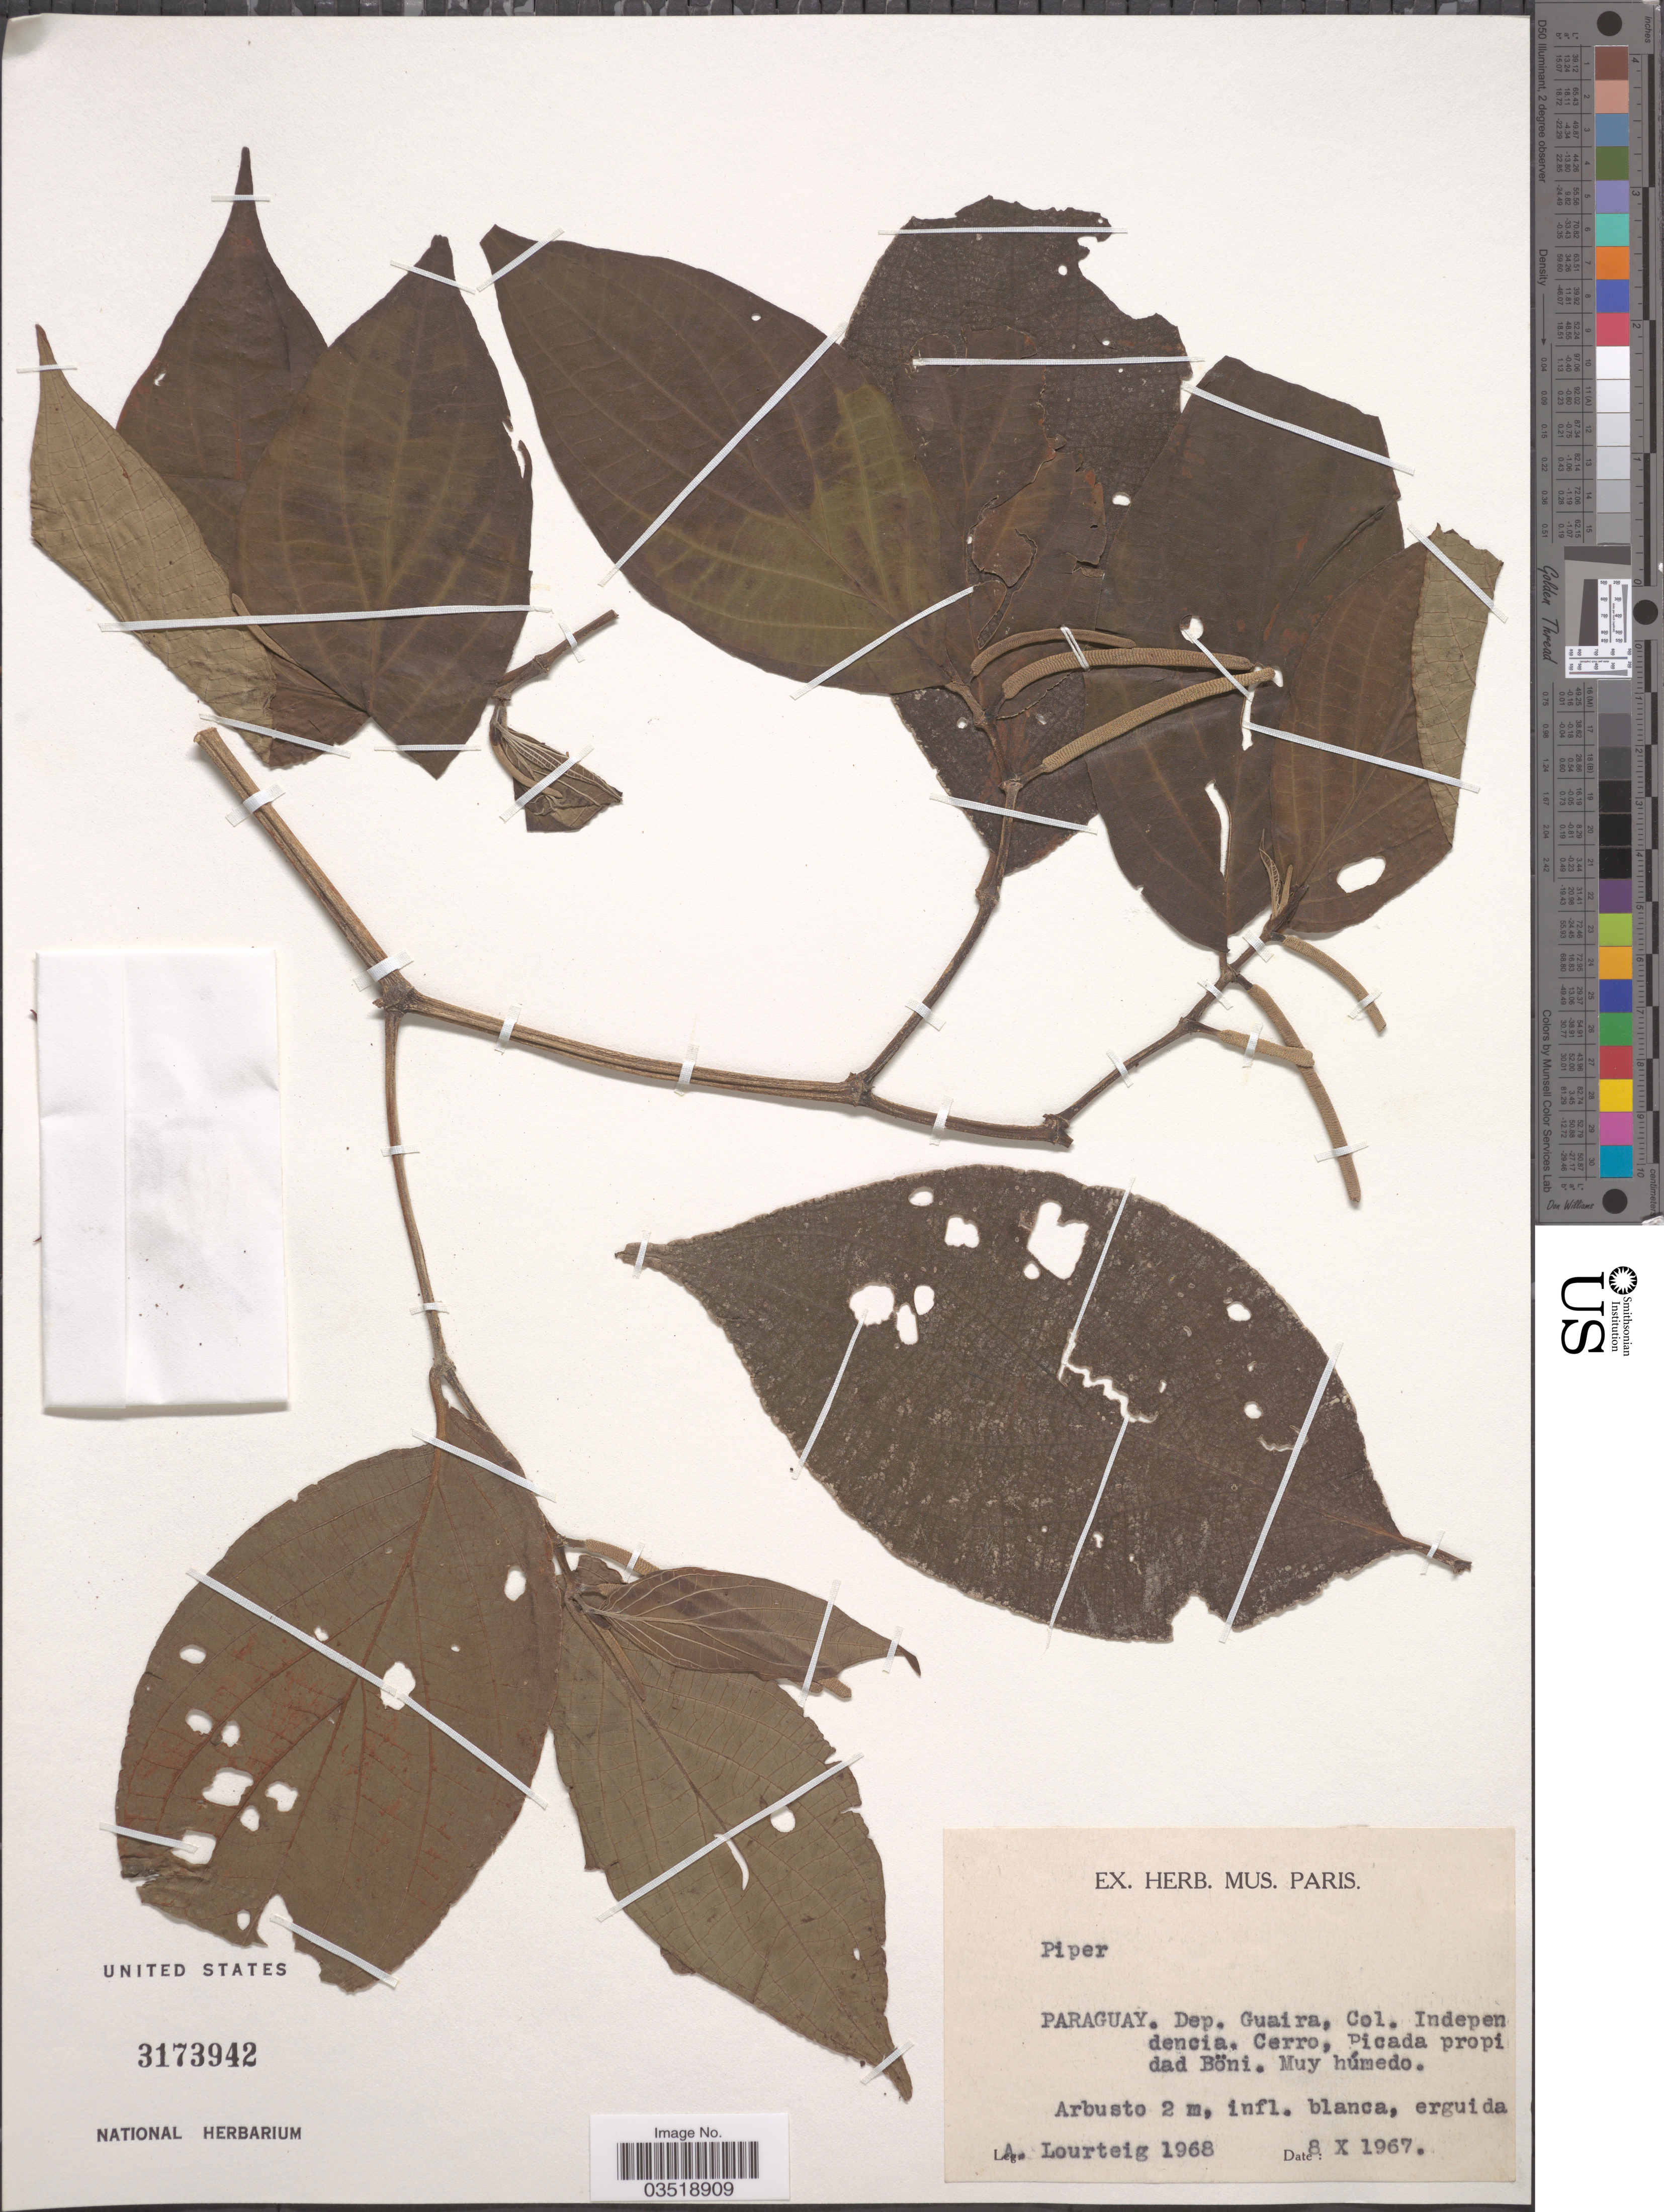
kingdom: Plantae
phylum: Tracheophyta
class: Magnoliopsida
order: Piperales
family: Piperaceae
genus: Piper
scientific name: Piper sp.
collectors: A. Lourteig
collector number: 1968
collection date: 1967-10-08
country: Paraguay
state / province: Guaira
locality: Dep. Guaira, Col. Independencia. Cerro, Picada propidad Böni.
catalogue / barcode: US 3173942